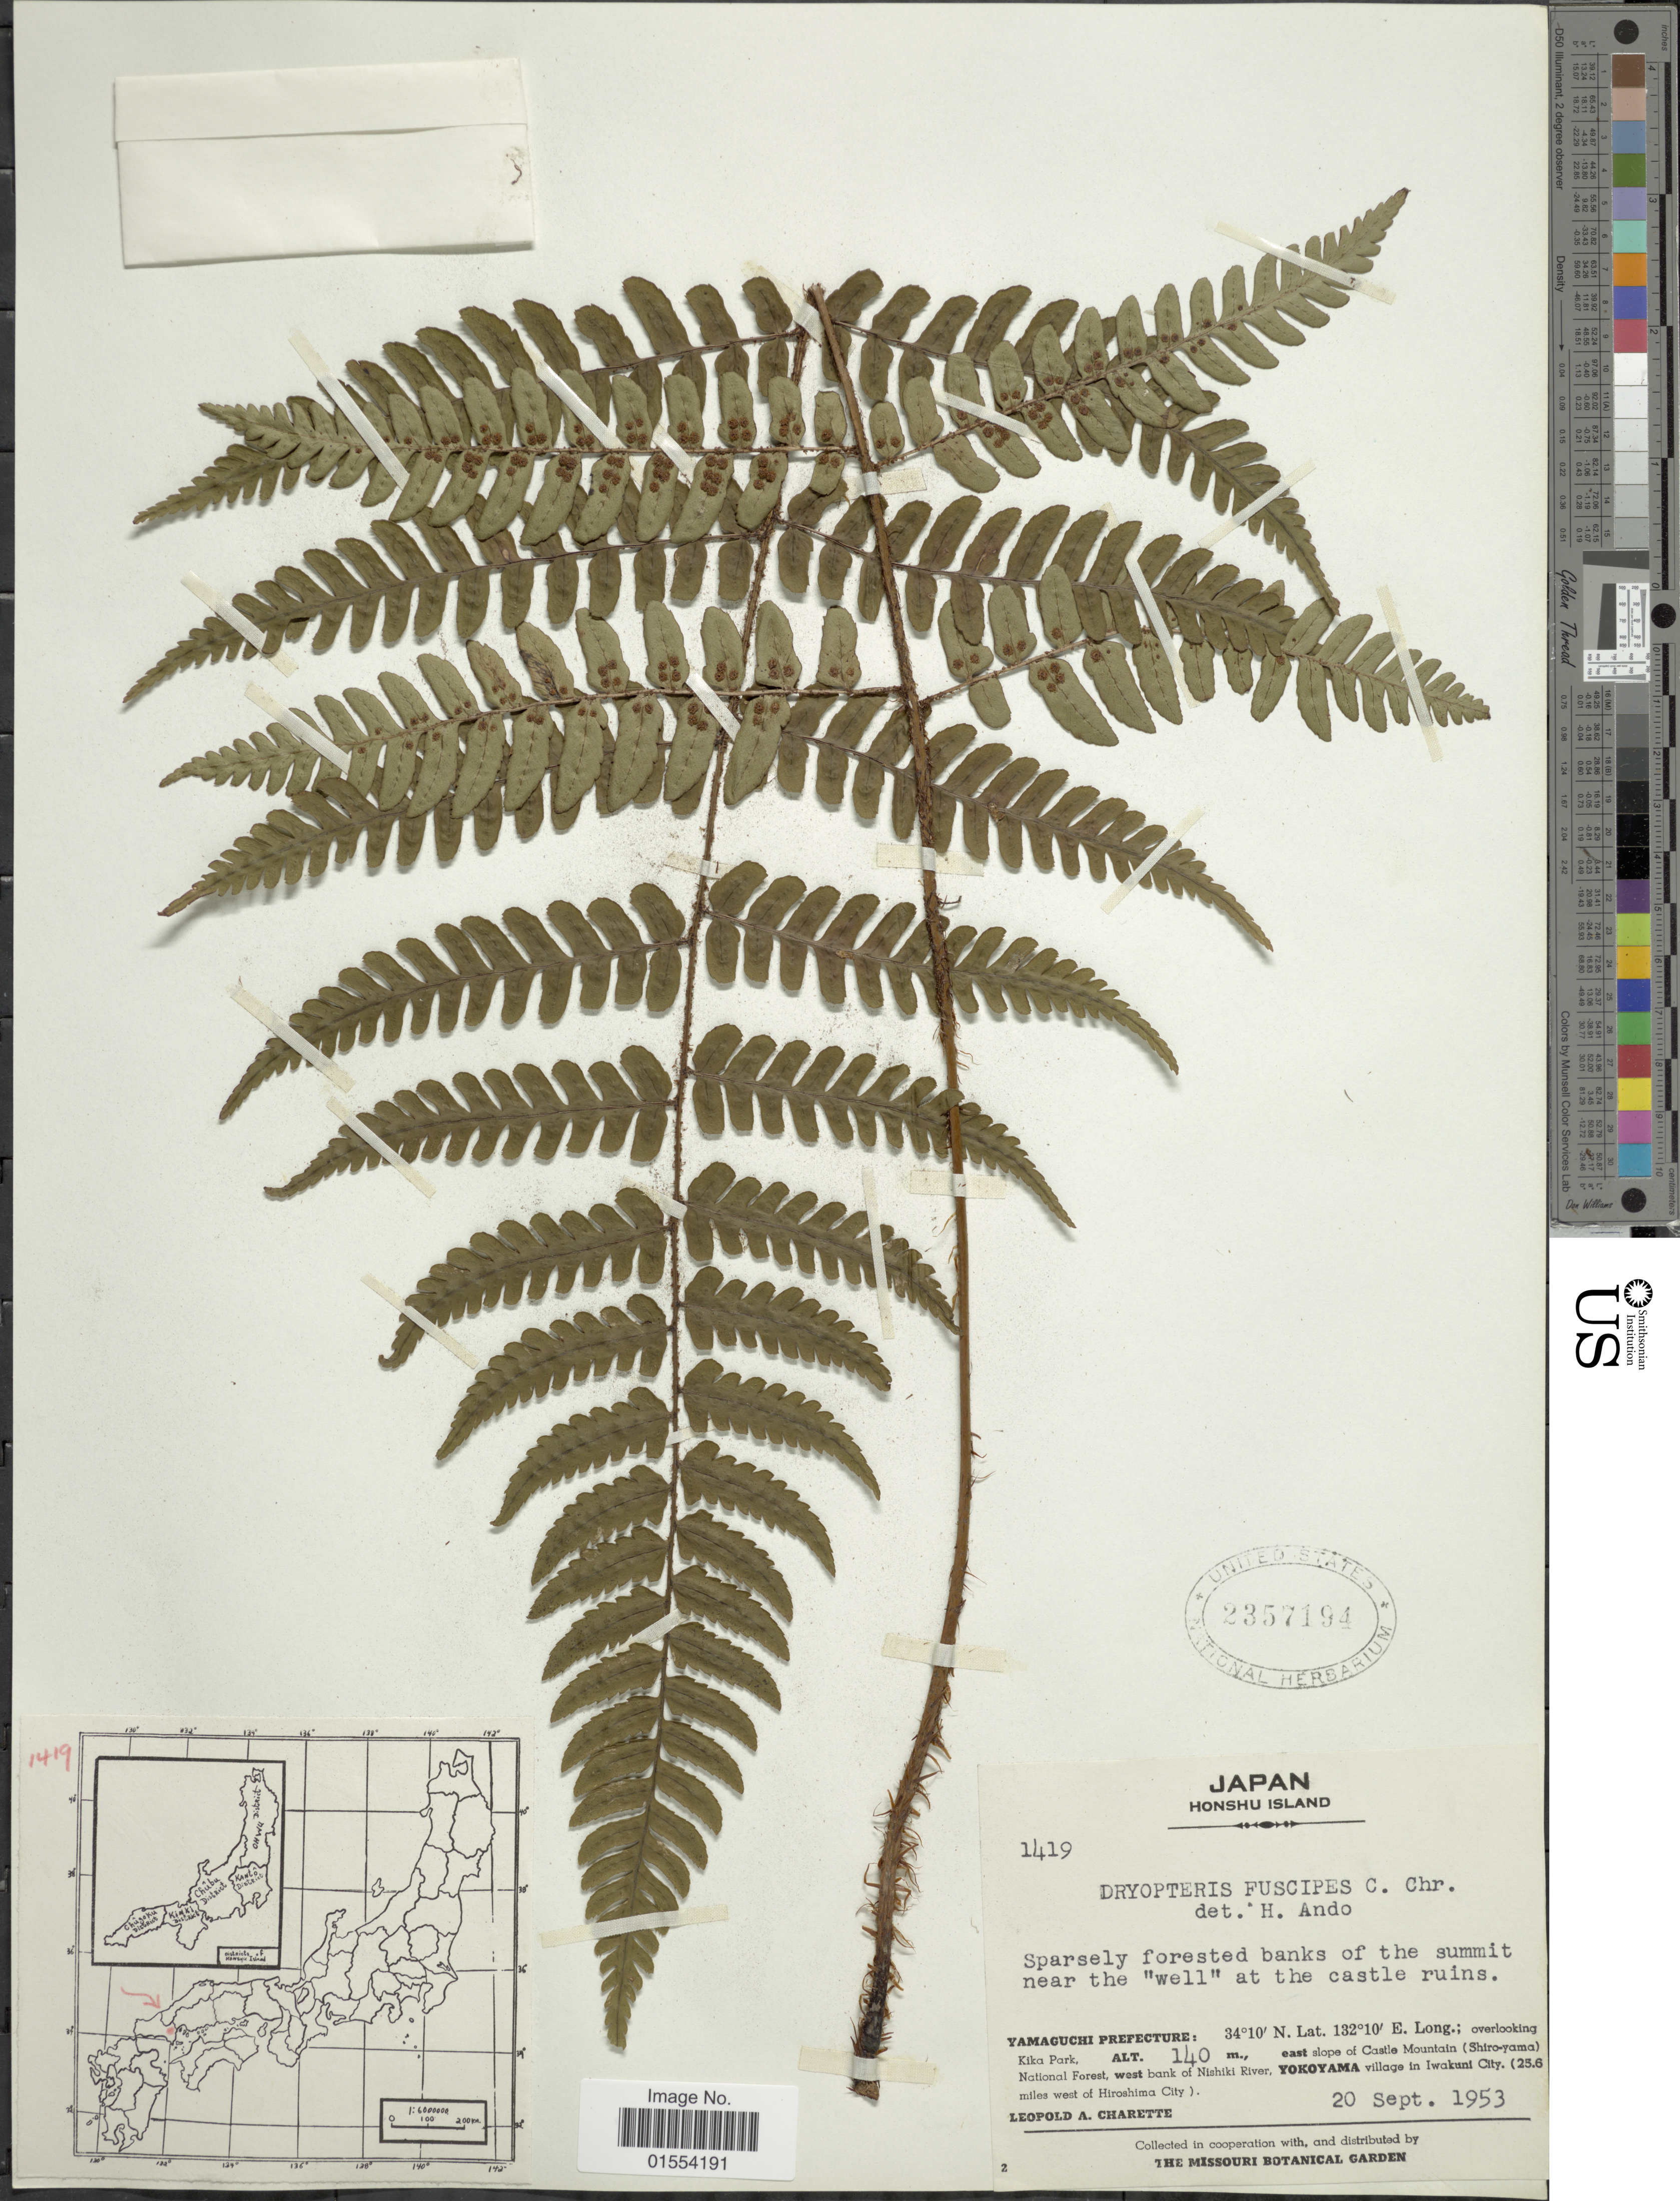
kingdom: Plantae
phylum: Tracheophyta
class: Polypodiopsida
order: Polypodiales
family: Dryopteridaceae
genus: Dryopteris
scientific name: Dryopteris fuscipes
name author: C. Chr.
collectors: L. A. Charette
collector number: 1419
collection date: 1953-09-20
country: Japan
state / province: Yamaguti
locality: Honshu Island. Yamaguchi Prefecture, Overlooking Kika Park. east slope of Castle Mountain (Shiro-yama) National Forest , west bank of Nishiki River, Yokoyama village in Iwakuni City (25.6 miles west of Hiroshima City).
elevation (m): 140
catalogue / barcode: US 2357194